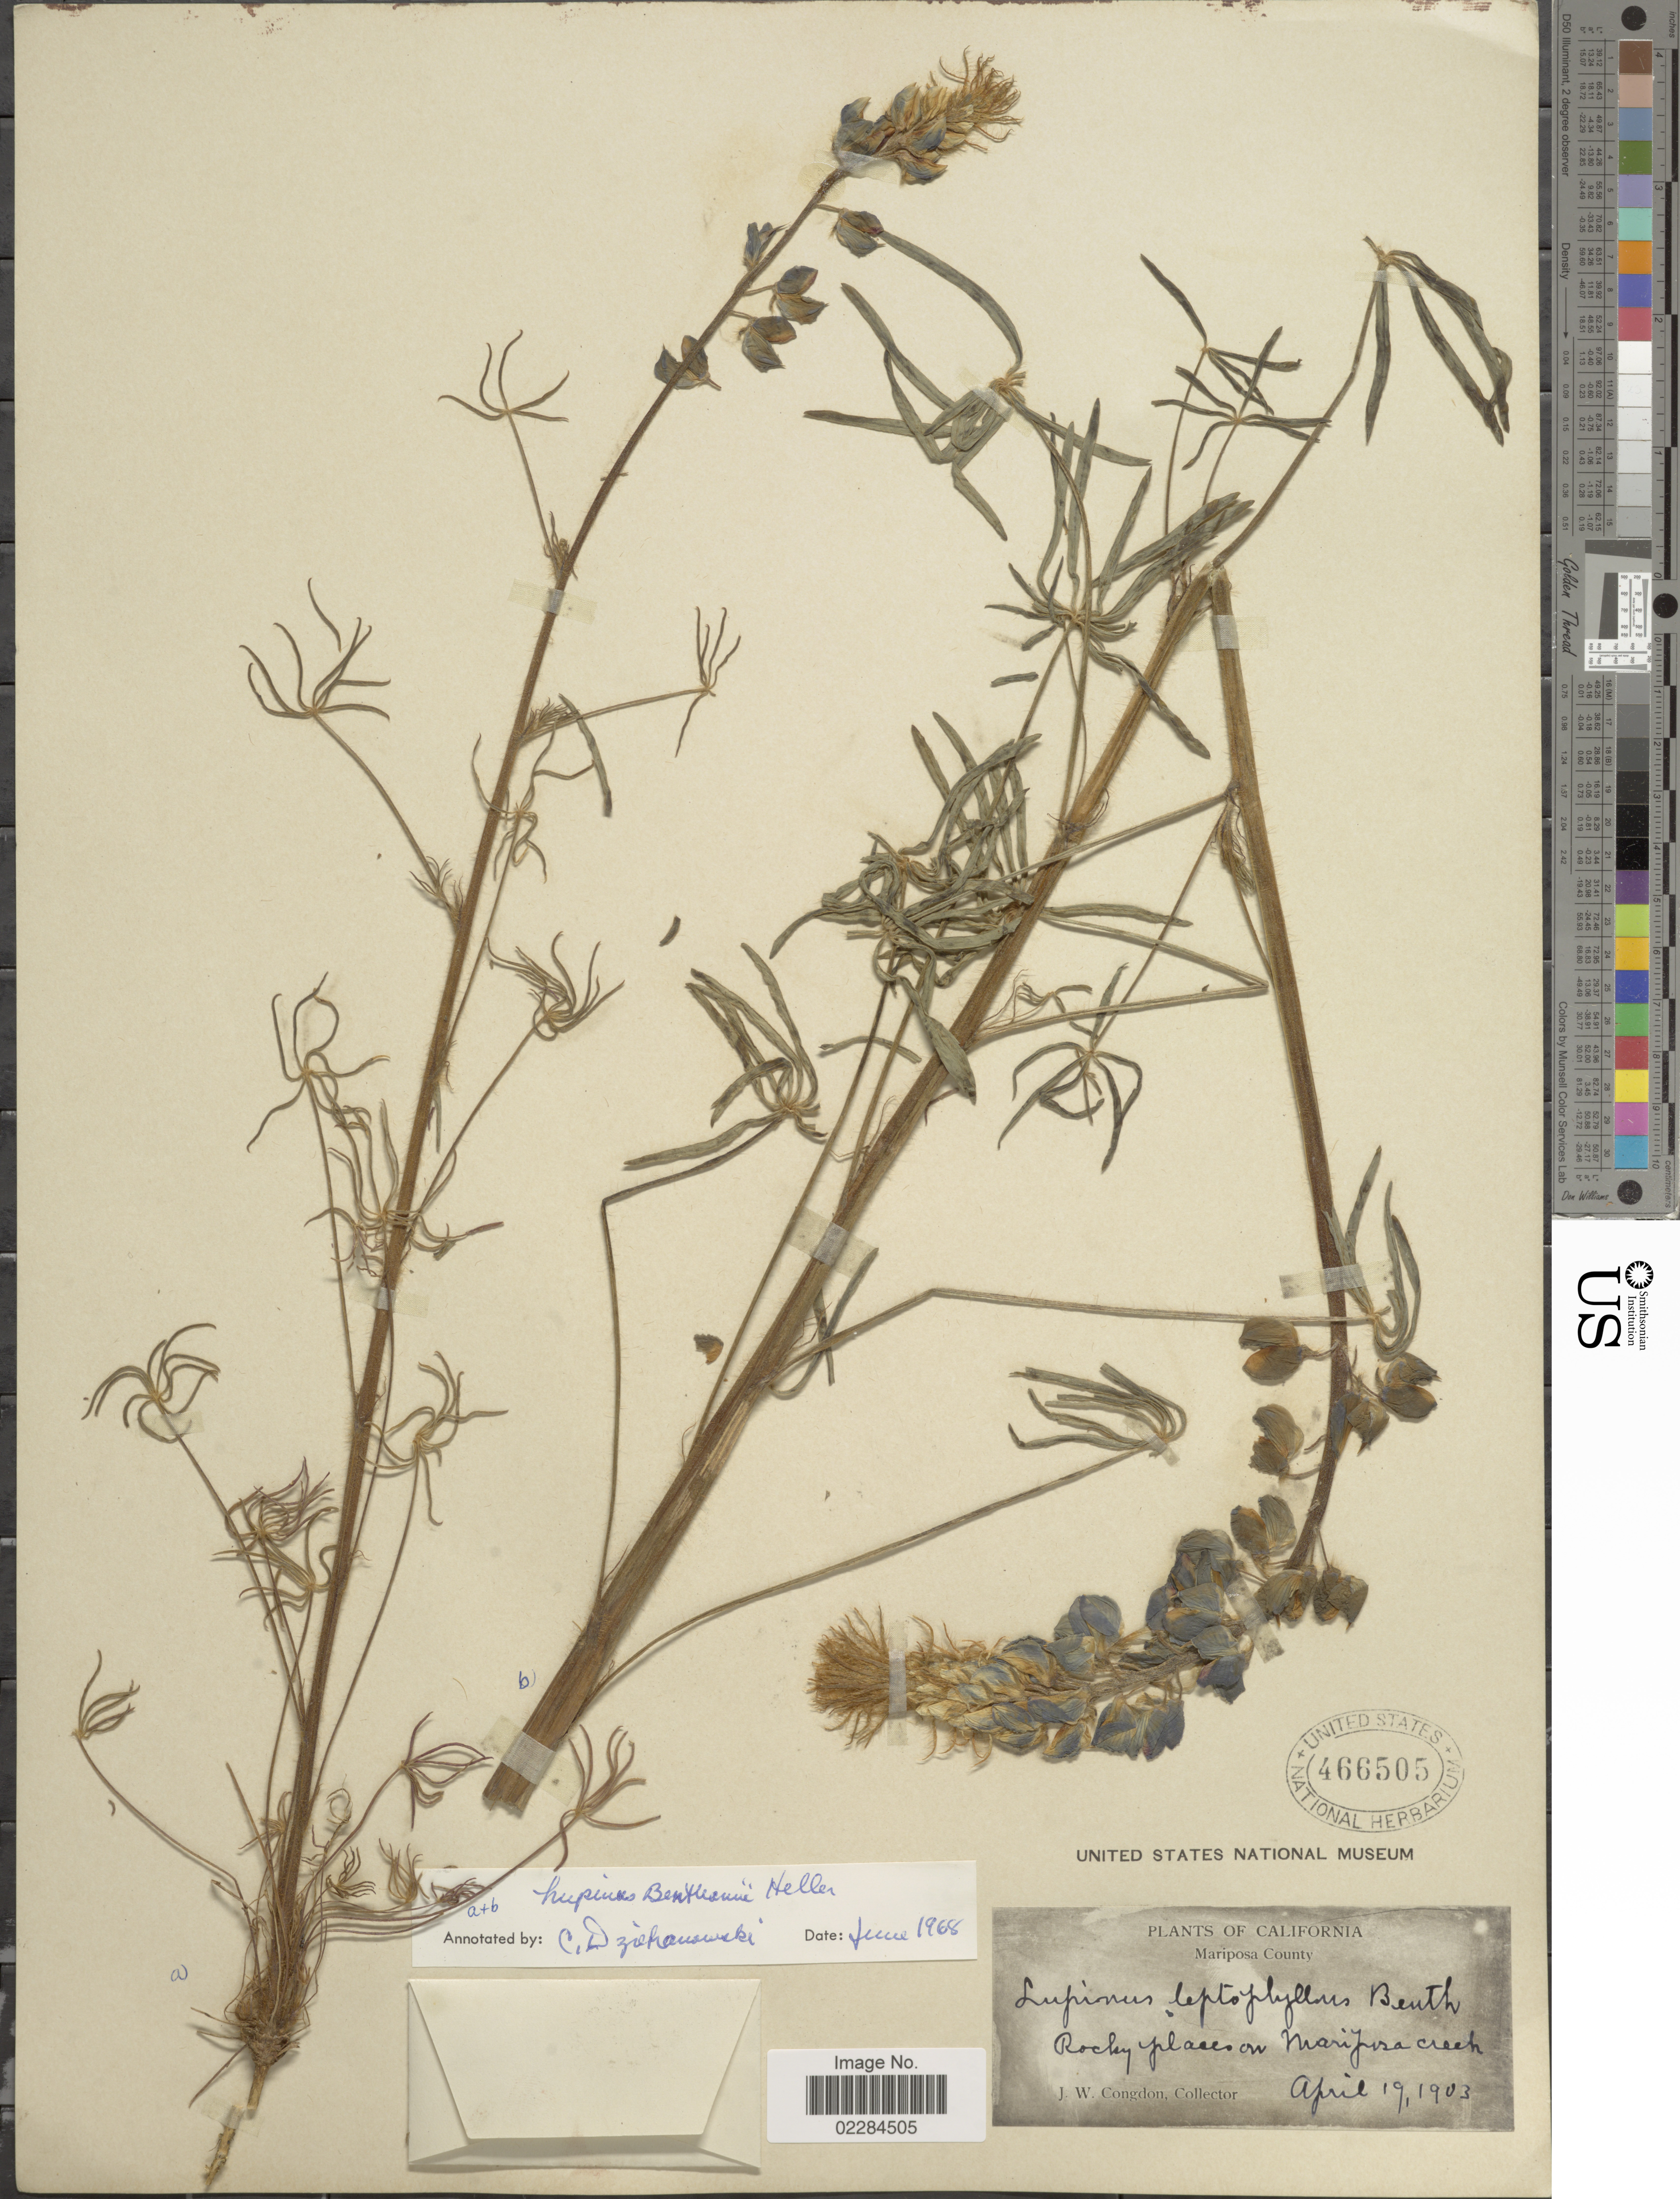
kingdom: Plantae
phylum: Tracheophyta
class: Magnoliopsida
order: Fabales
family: Fabaceae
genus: Lupinus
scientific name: Lupinus benthamii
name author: A. Heller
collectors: J. W. Congdon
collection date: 1903-04-19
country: United States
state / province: California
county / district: Mariposa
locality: Mariposa County. Rocky places on Mariposa Creek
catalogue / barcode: US 466505